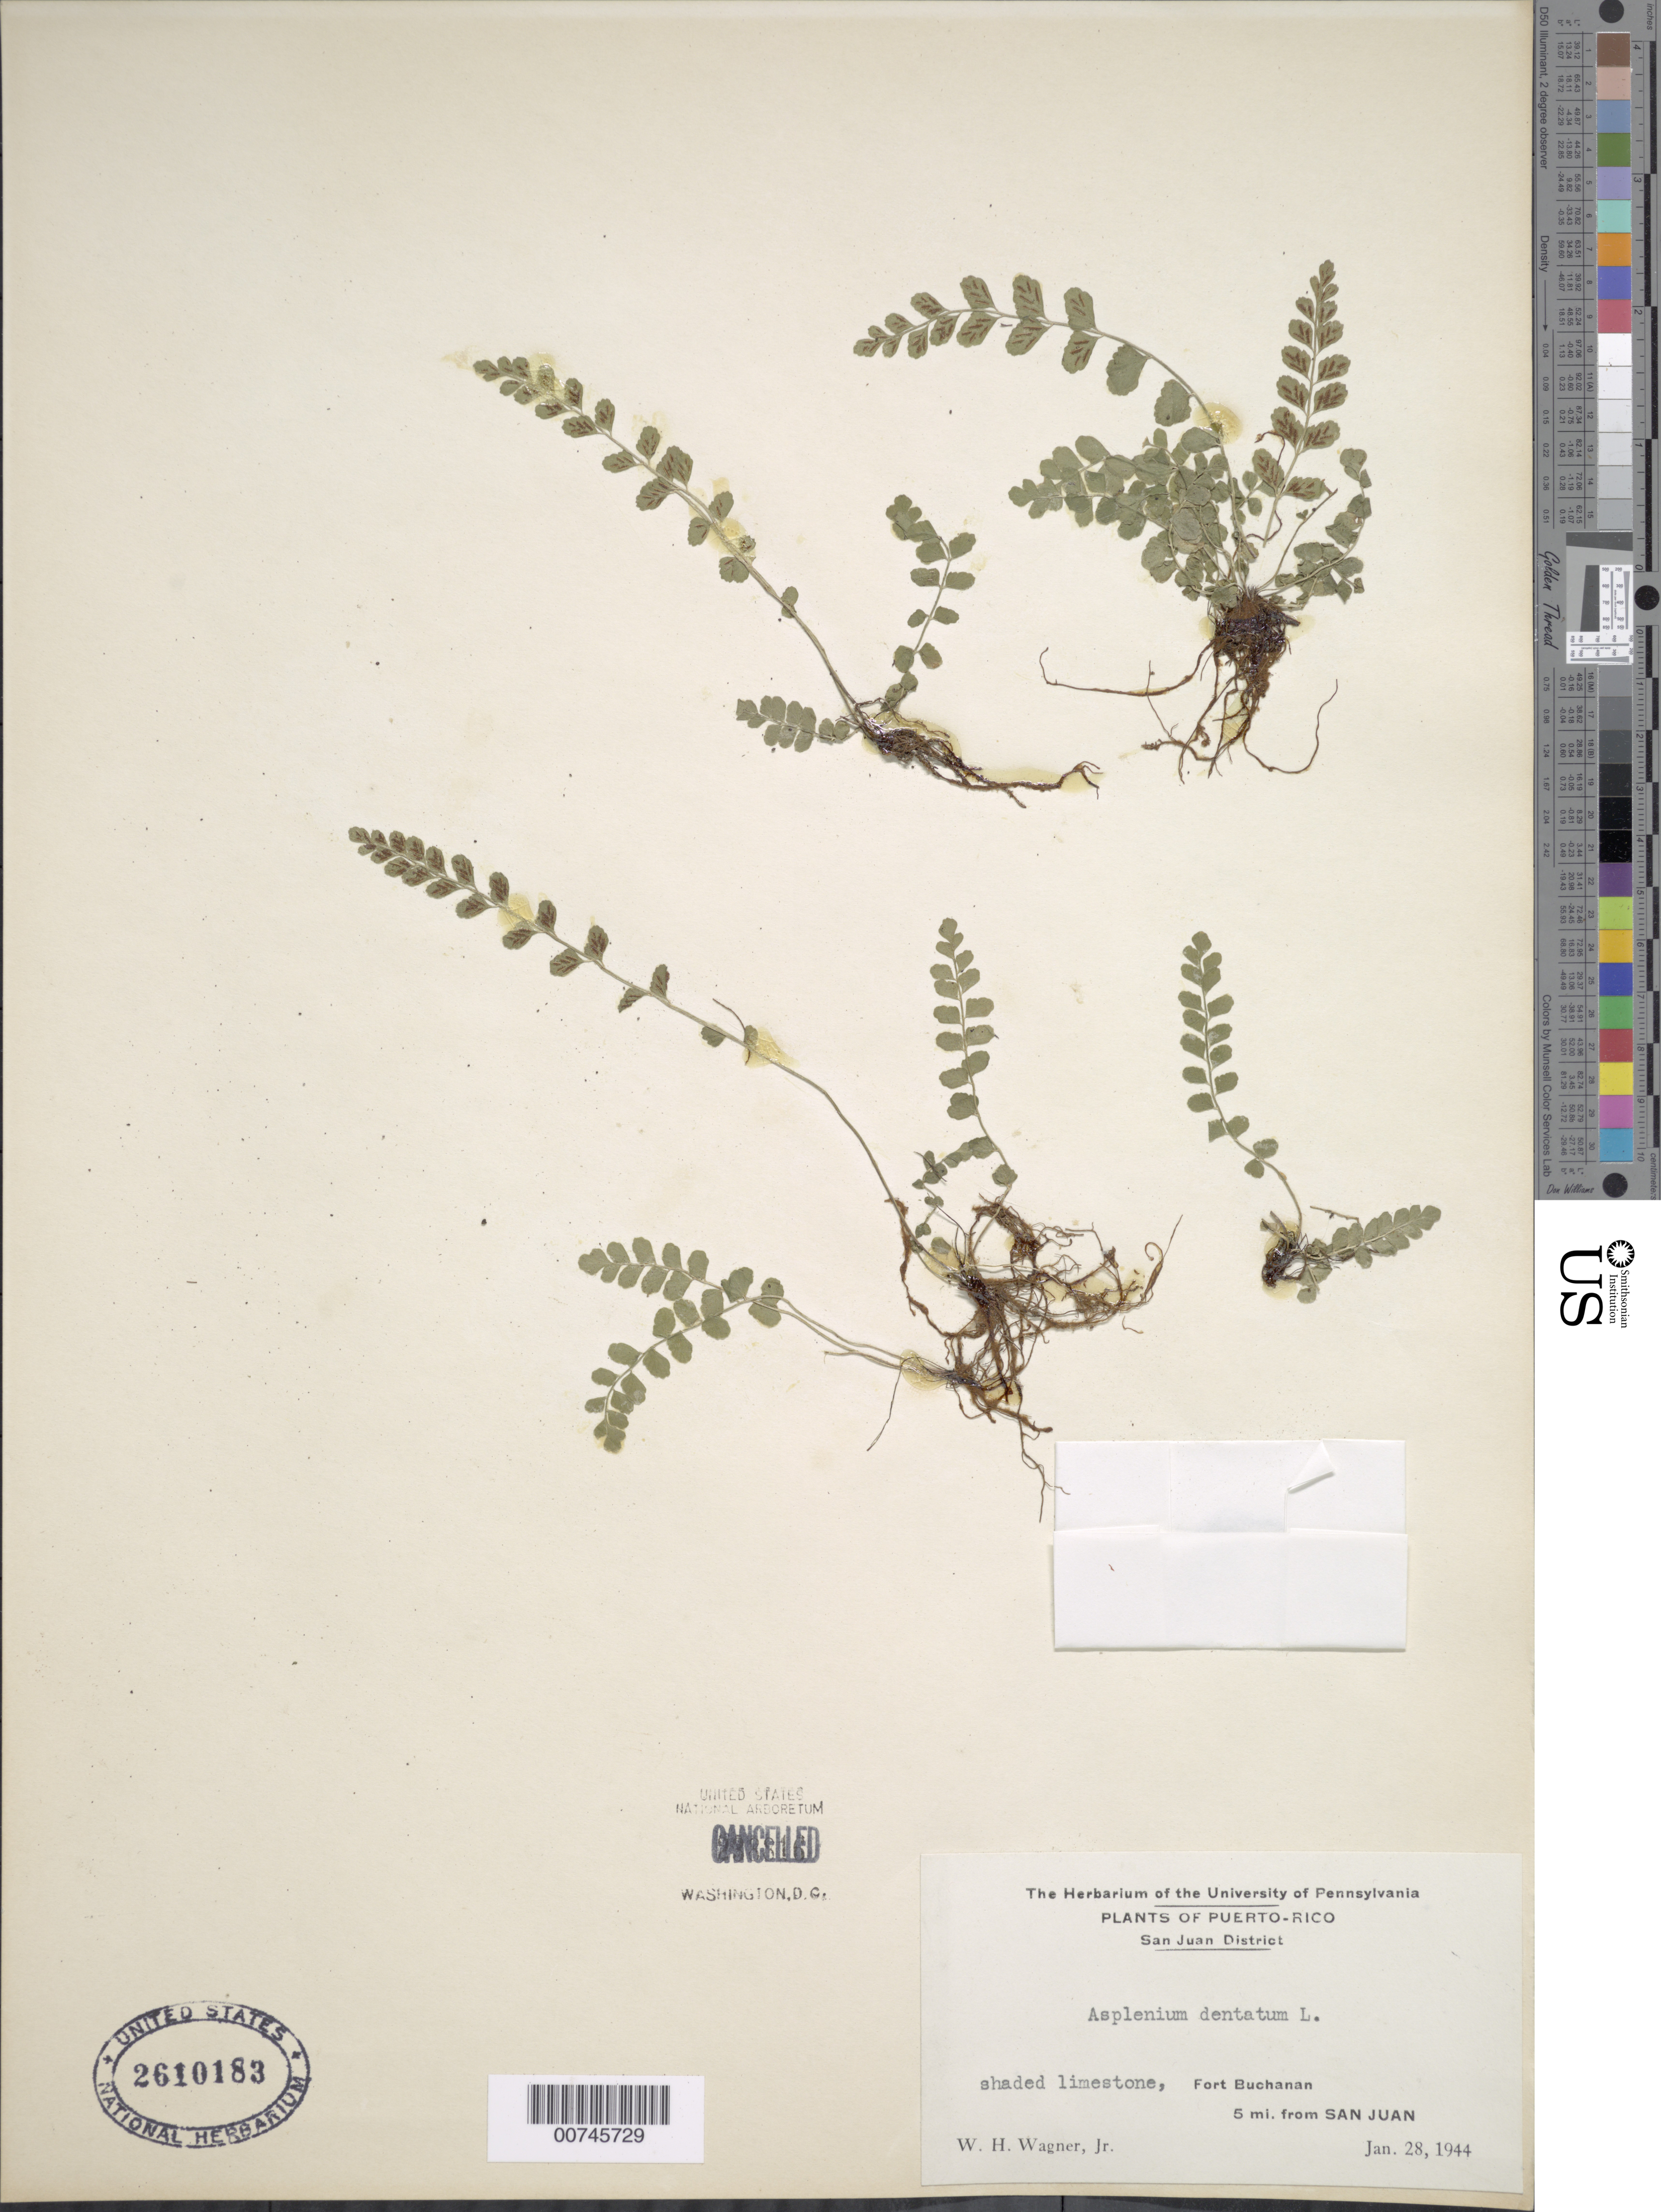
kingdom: Plantae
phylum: Tracheophyta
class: Polypodiopsida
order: Polypodiales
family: Aspleniaceae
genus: Asplenium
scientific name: Asplenium trichomanes-dentatum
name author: L.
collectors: W. H. Wagner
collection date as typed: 28 Jan 1944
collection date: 1944-01-28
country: Puerto Rico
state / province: San Juan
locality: Fort Buchanan, 5 miles from San Juan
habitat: Shaded limestone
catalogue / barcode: US 2610183